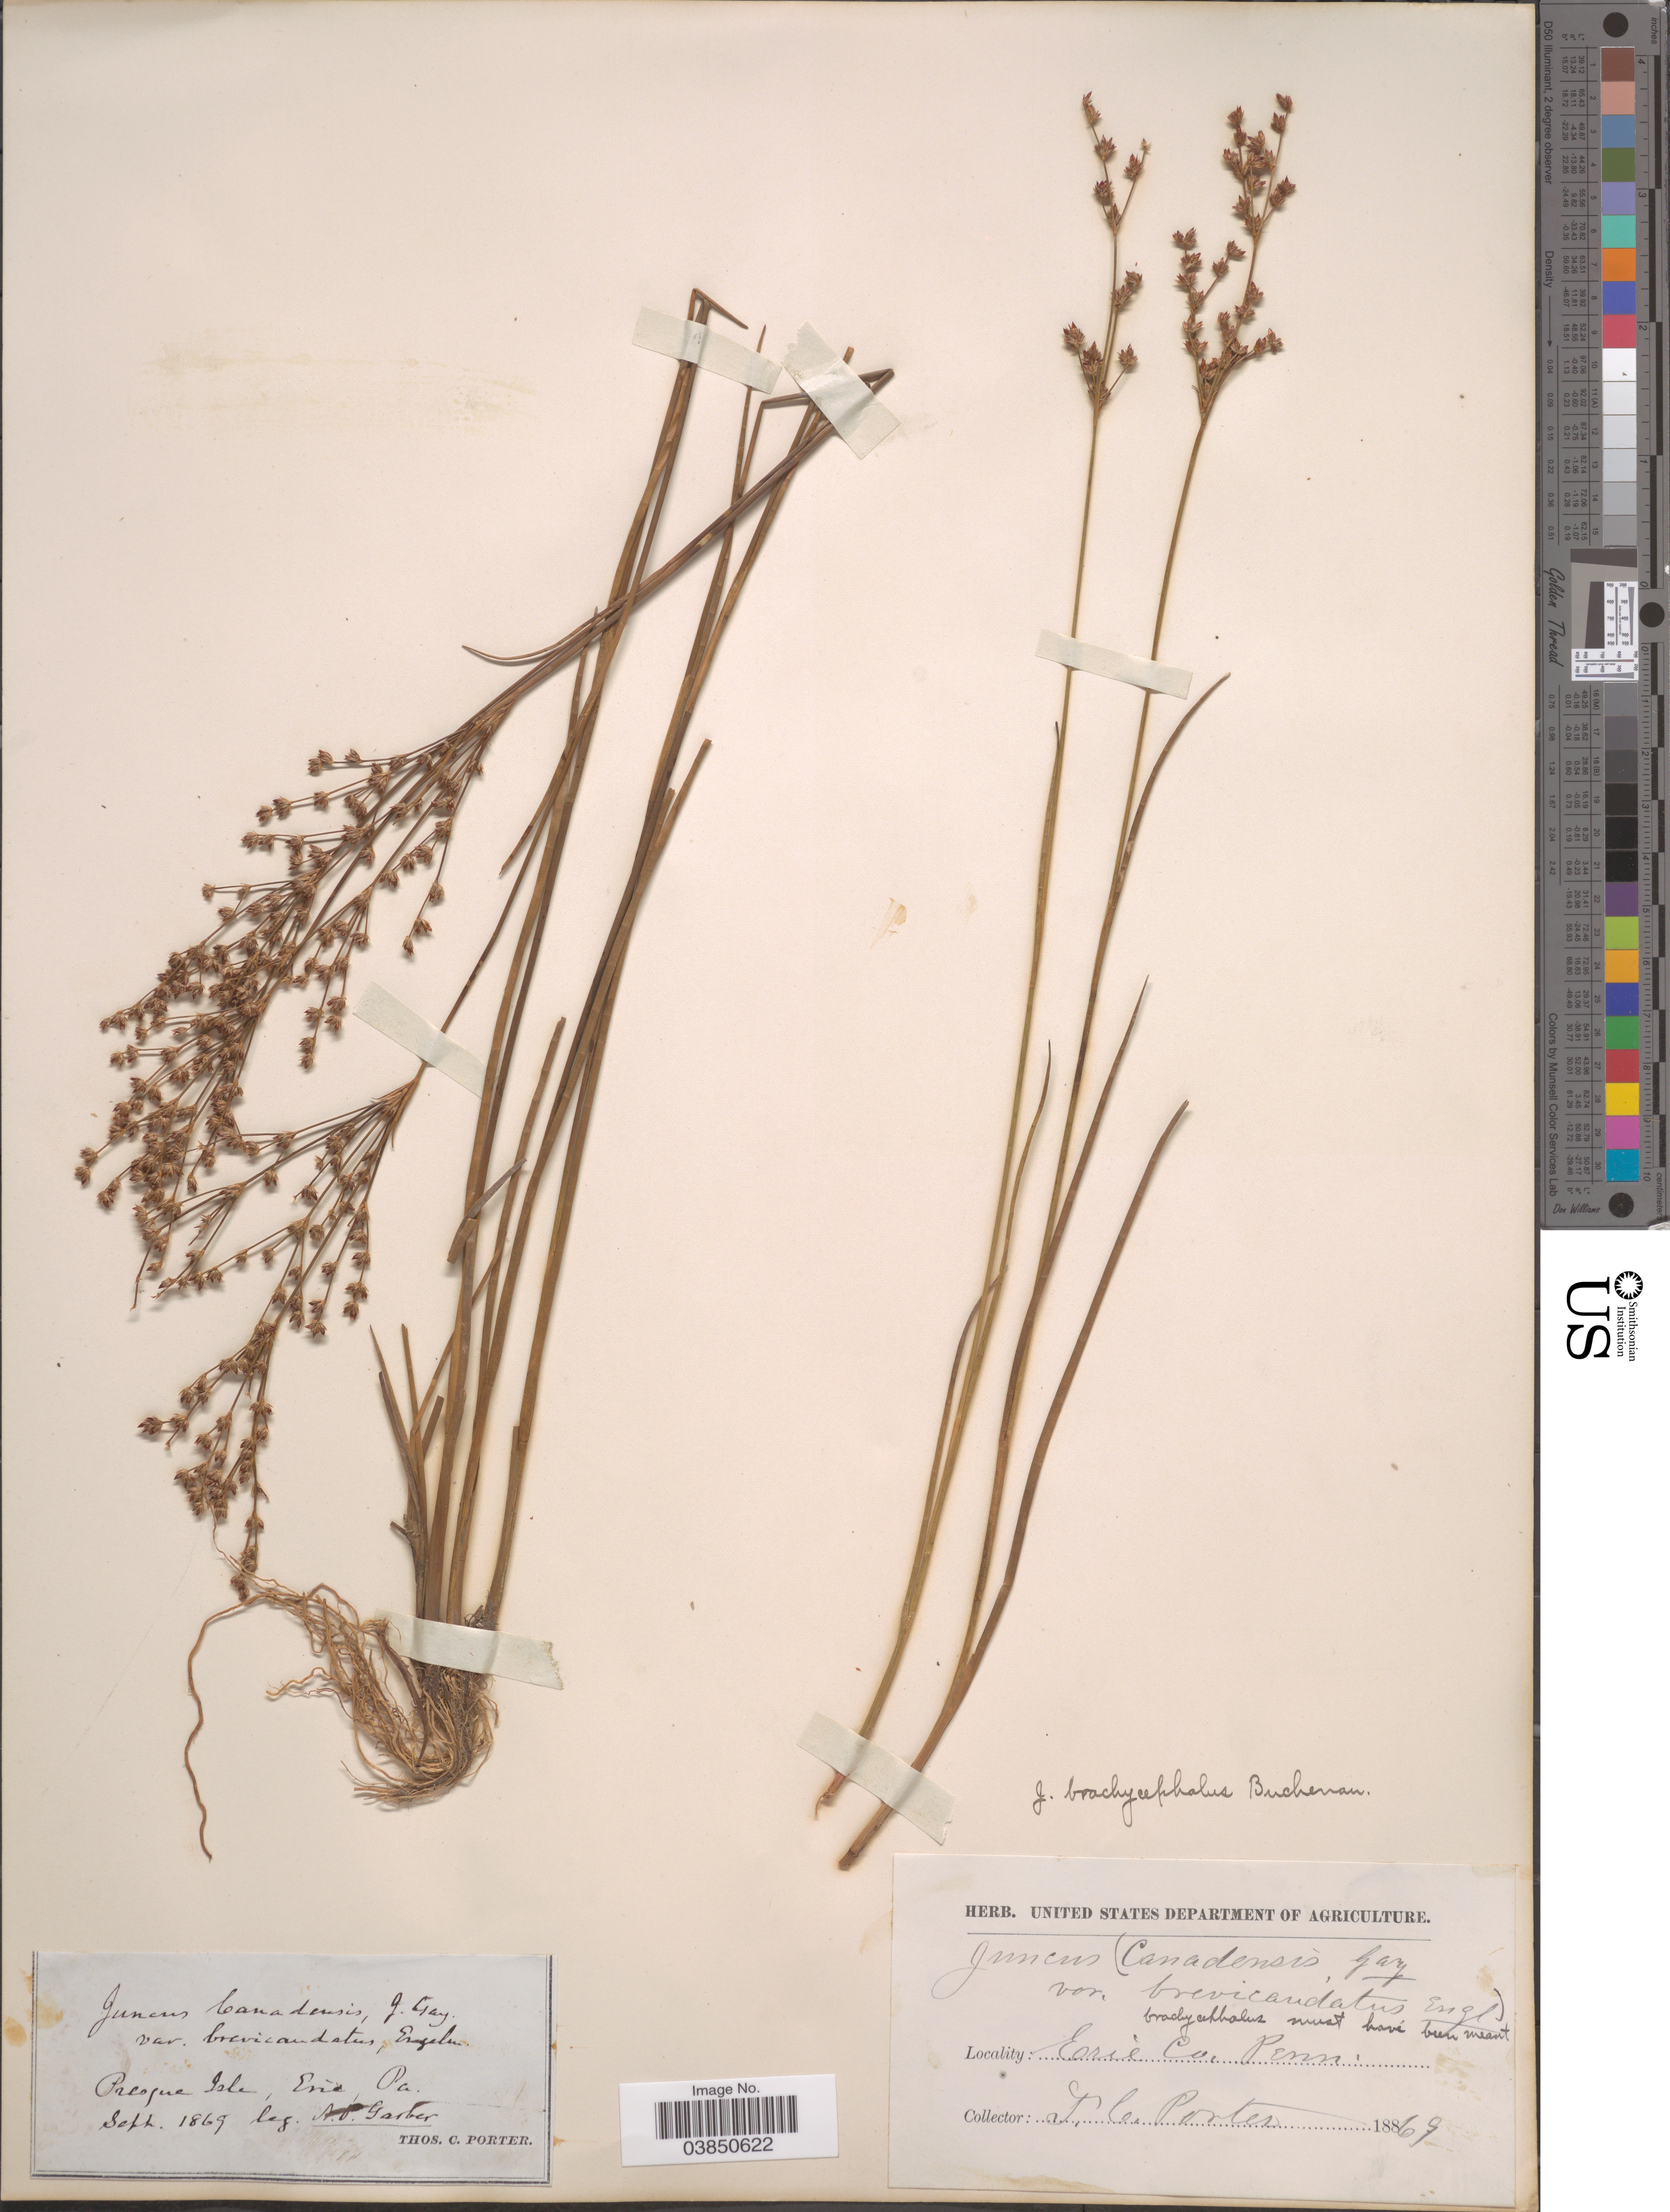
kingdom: Plantae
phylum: Tracheophyta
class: Liliopsida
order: Poales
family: Juncaceae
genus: Juncus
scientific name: Juncus brachycephalus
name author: (Engelm.) Buchenau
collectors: T. Porter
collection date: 1869-09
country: United States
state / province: Pennsylvania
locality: Presque Isle, Erie Co.